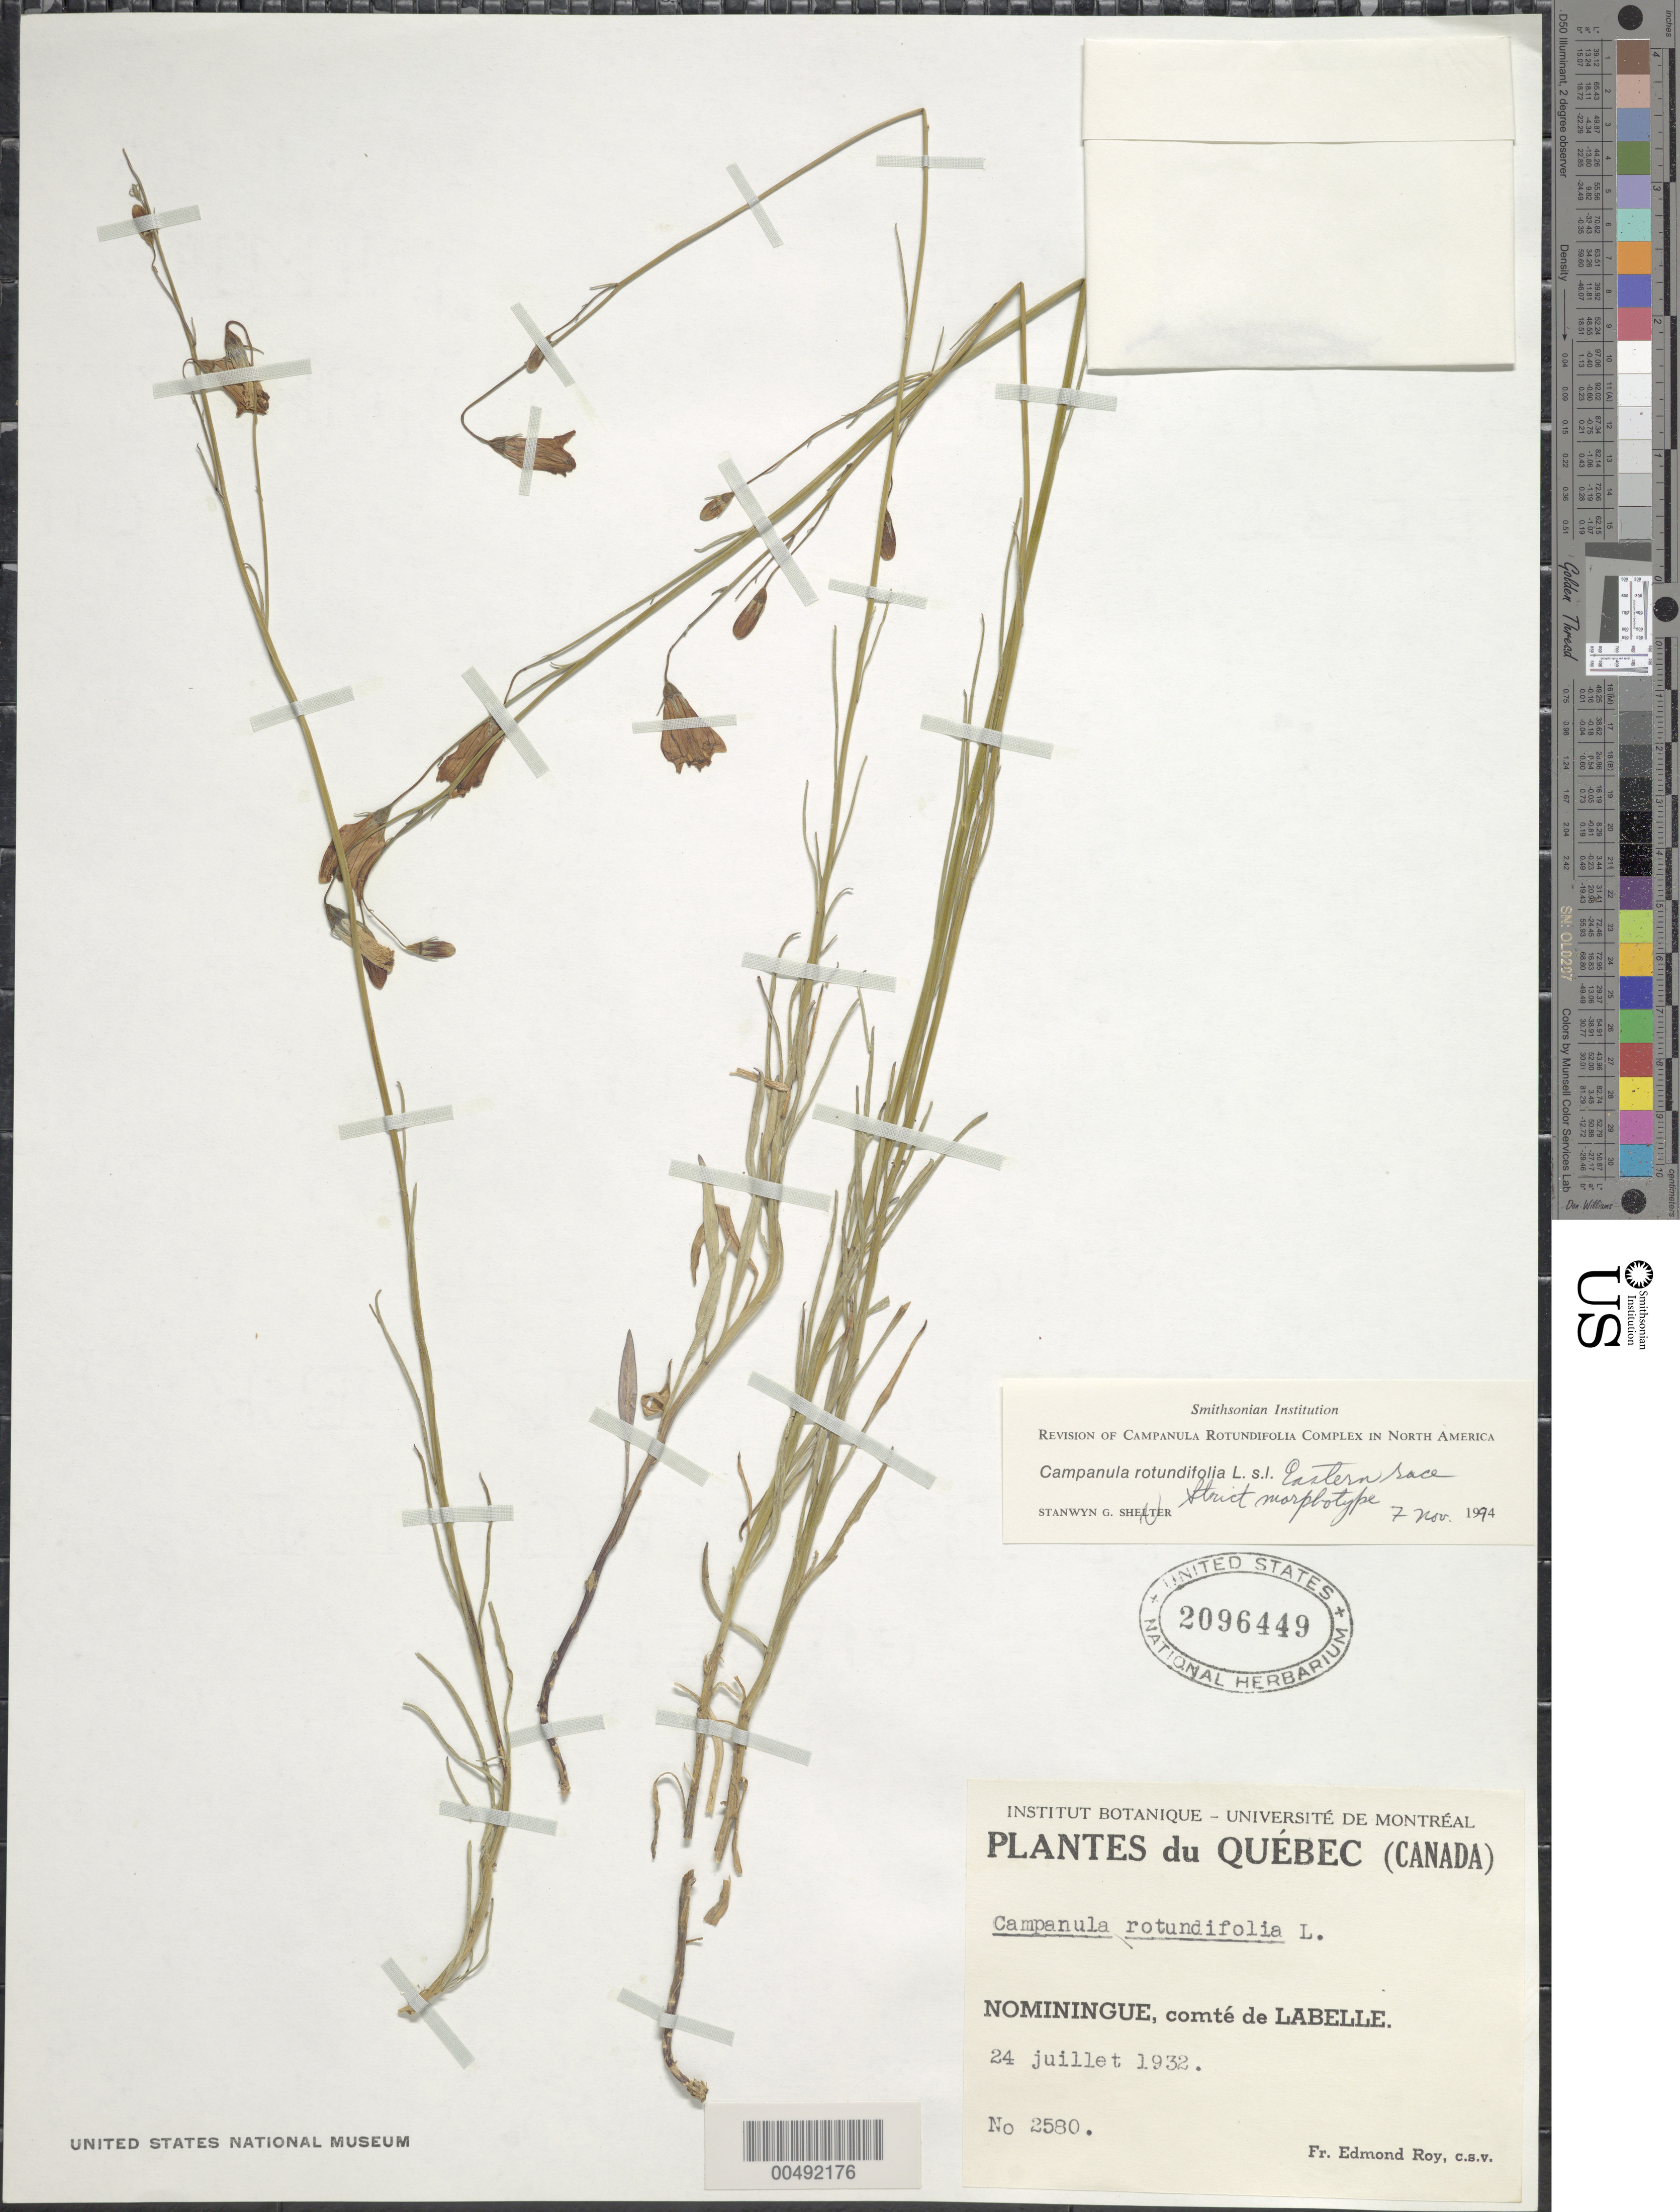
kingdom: Plantae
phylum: Tracheophyta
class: Magnoliopsida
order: Asterales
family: Campanulaceae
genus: Campanula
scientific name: Campanula rotundifolia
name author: L.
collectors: E. Roy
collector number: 2580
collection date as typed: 24 Jul 1932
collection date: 1932-07-24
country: Canada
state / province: Quebec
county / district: Antoine-Labelle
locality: Nominingue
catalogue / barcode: US 2096449